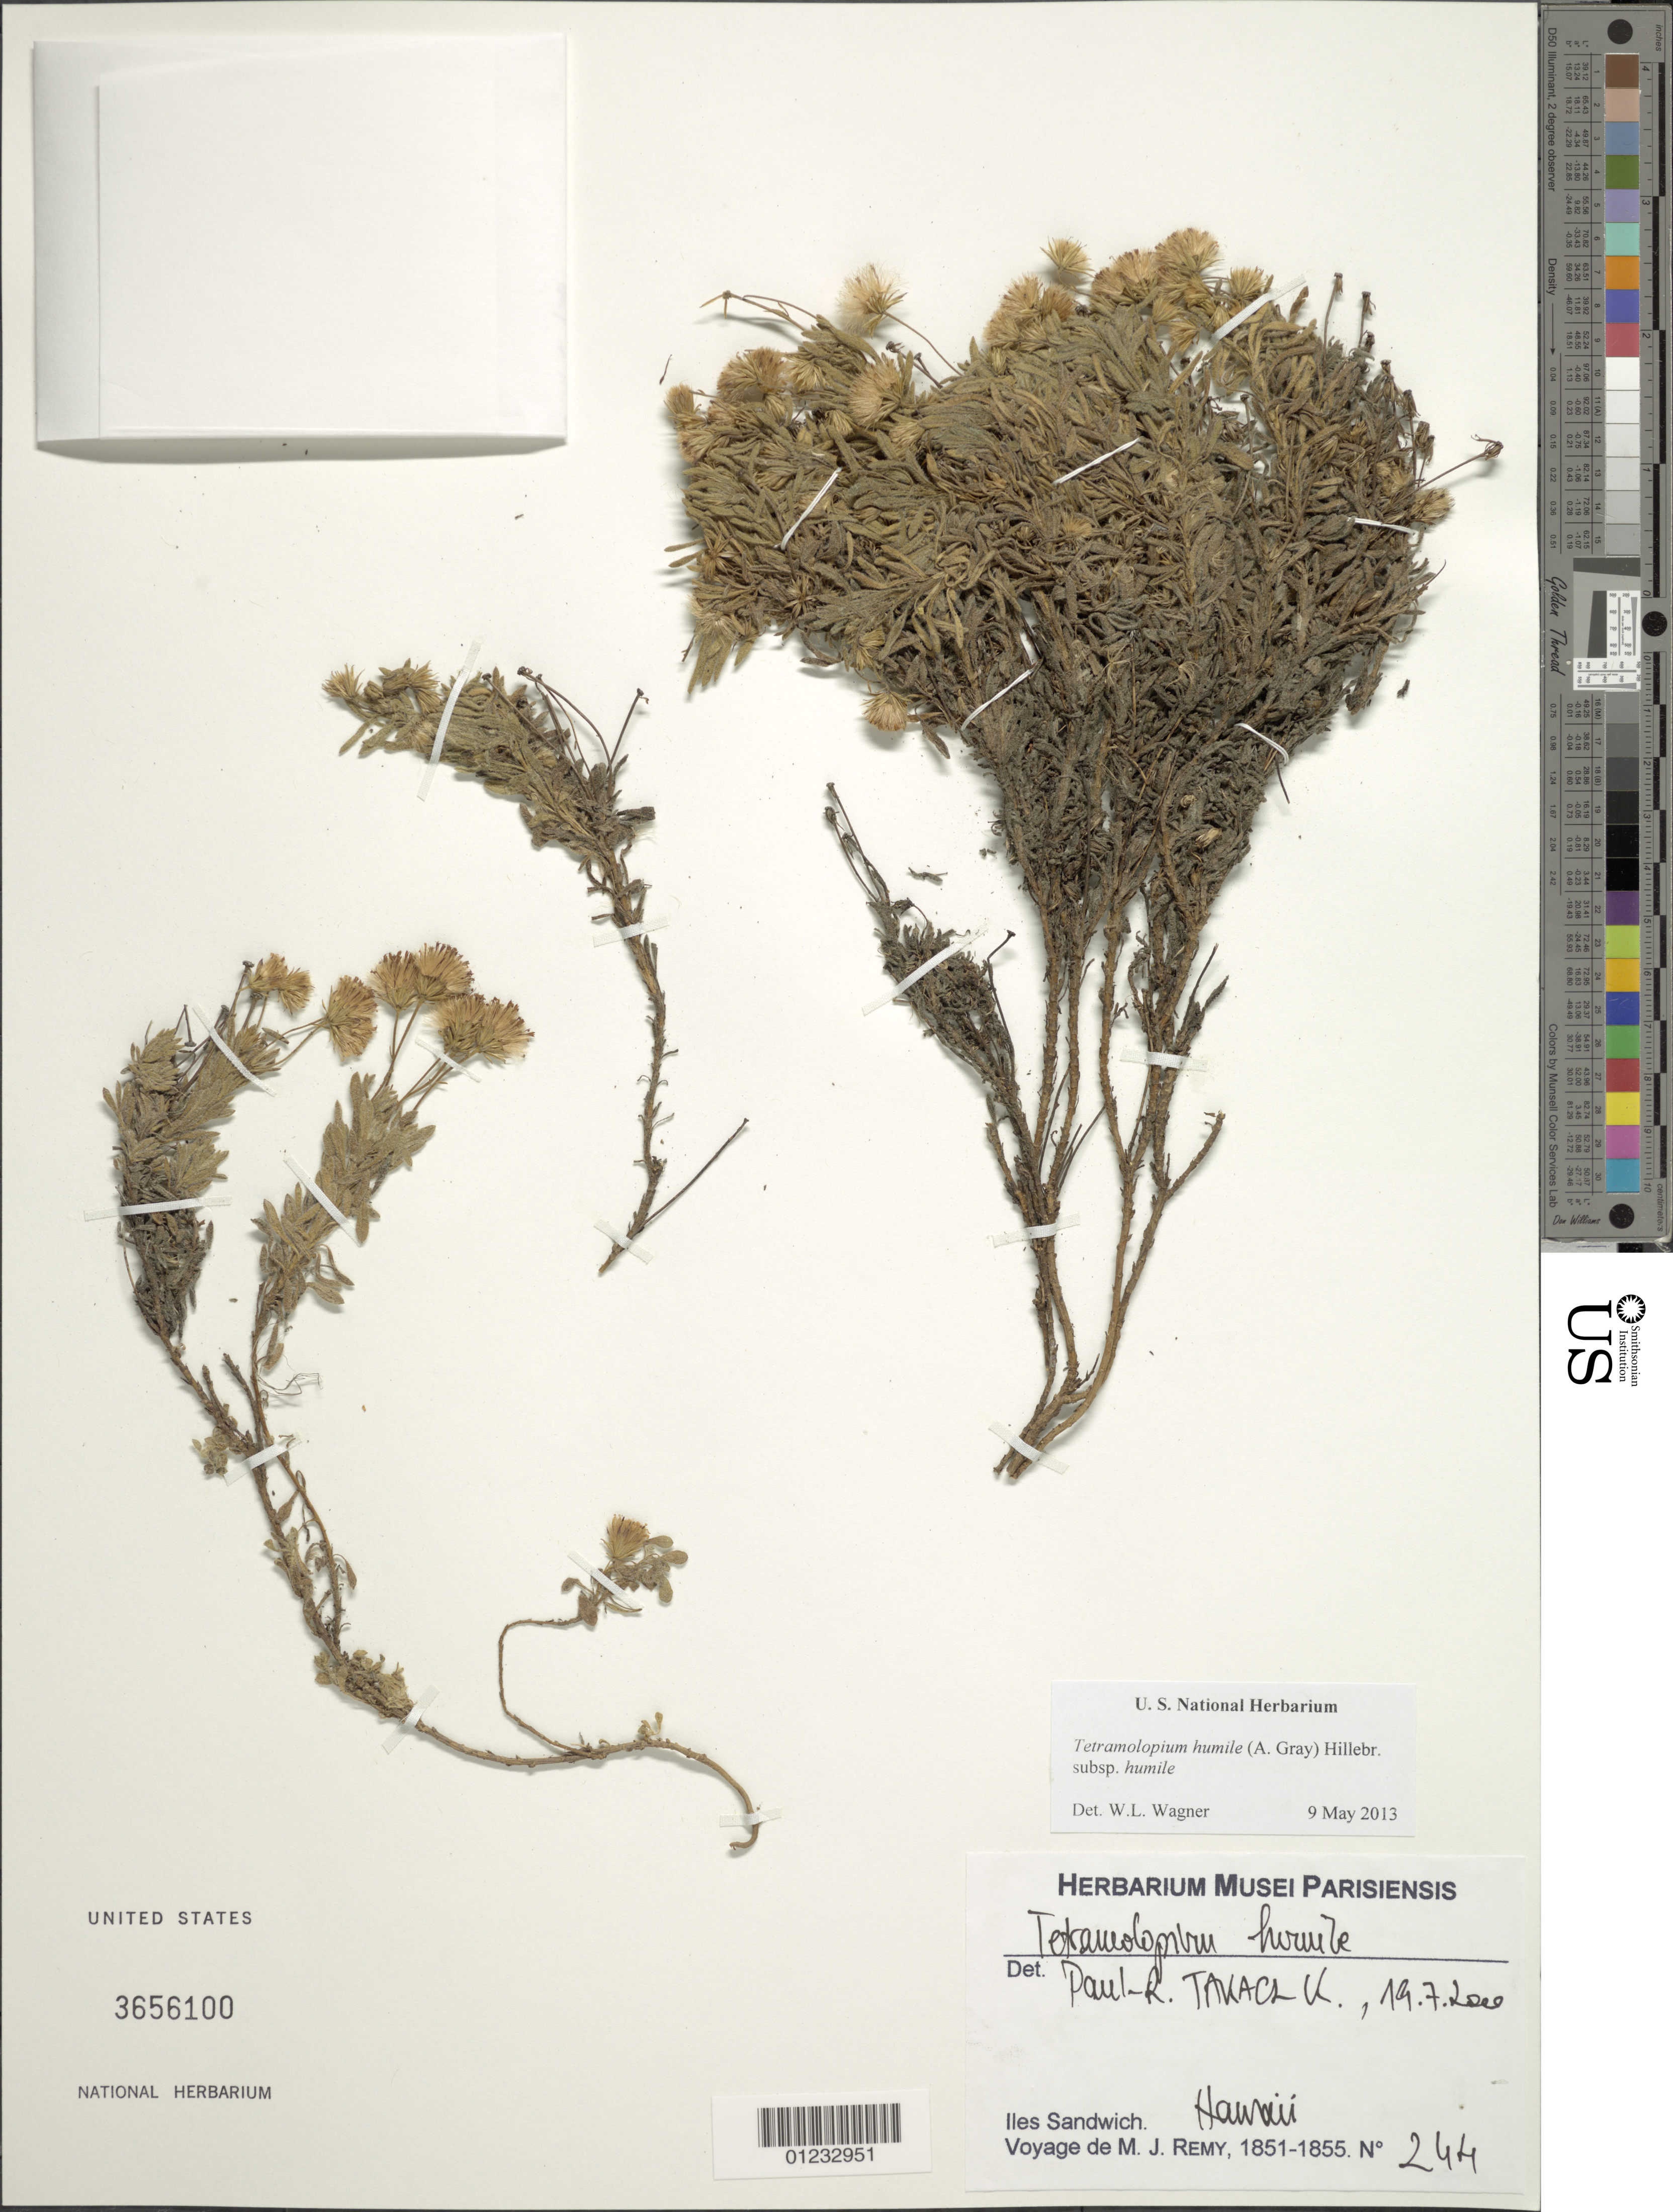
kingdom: Plantae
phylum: Tracheophyta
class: Magnoliopsida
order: Asterales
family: Asteraceae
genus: Tetramolopium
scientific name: Tetramolopium humile subsp. humile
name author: (A. Gray) Hillebr.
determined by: Wagner, W. L., (BOT), Smithsonian Institution - National Museum of Natural History (UNITED STATES)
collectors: M. J. Remy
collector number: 244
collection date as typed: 1851 to --- 1855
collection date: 1851/1855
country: United States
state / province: Hawaii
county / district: Hawaii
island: Hawaii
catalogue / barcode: US 3656100